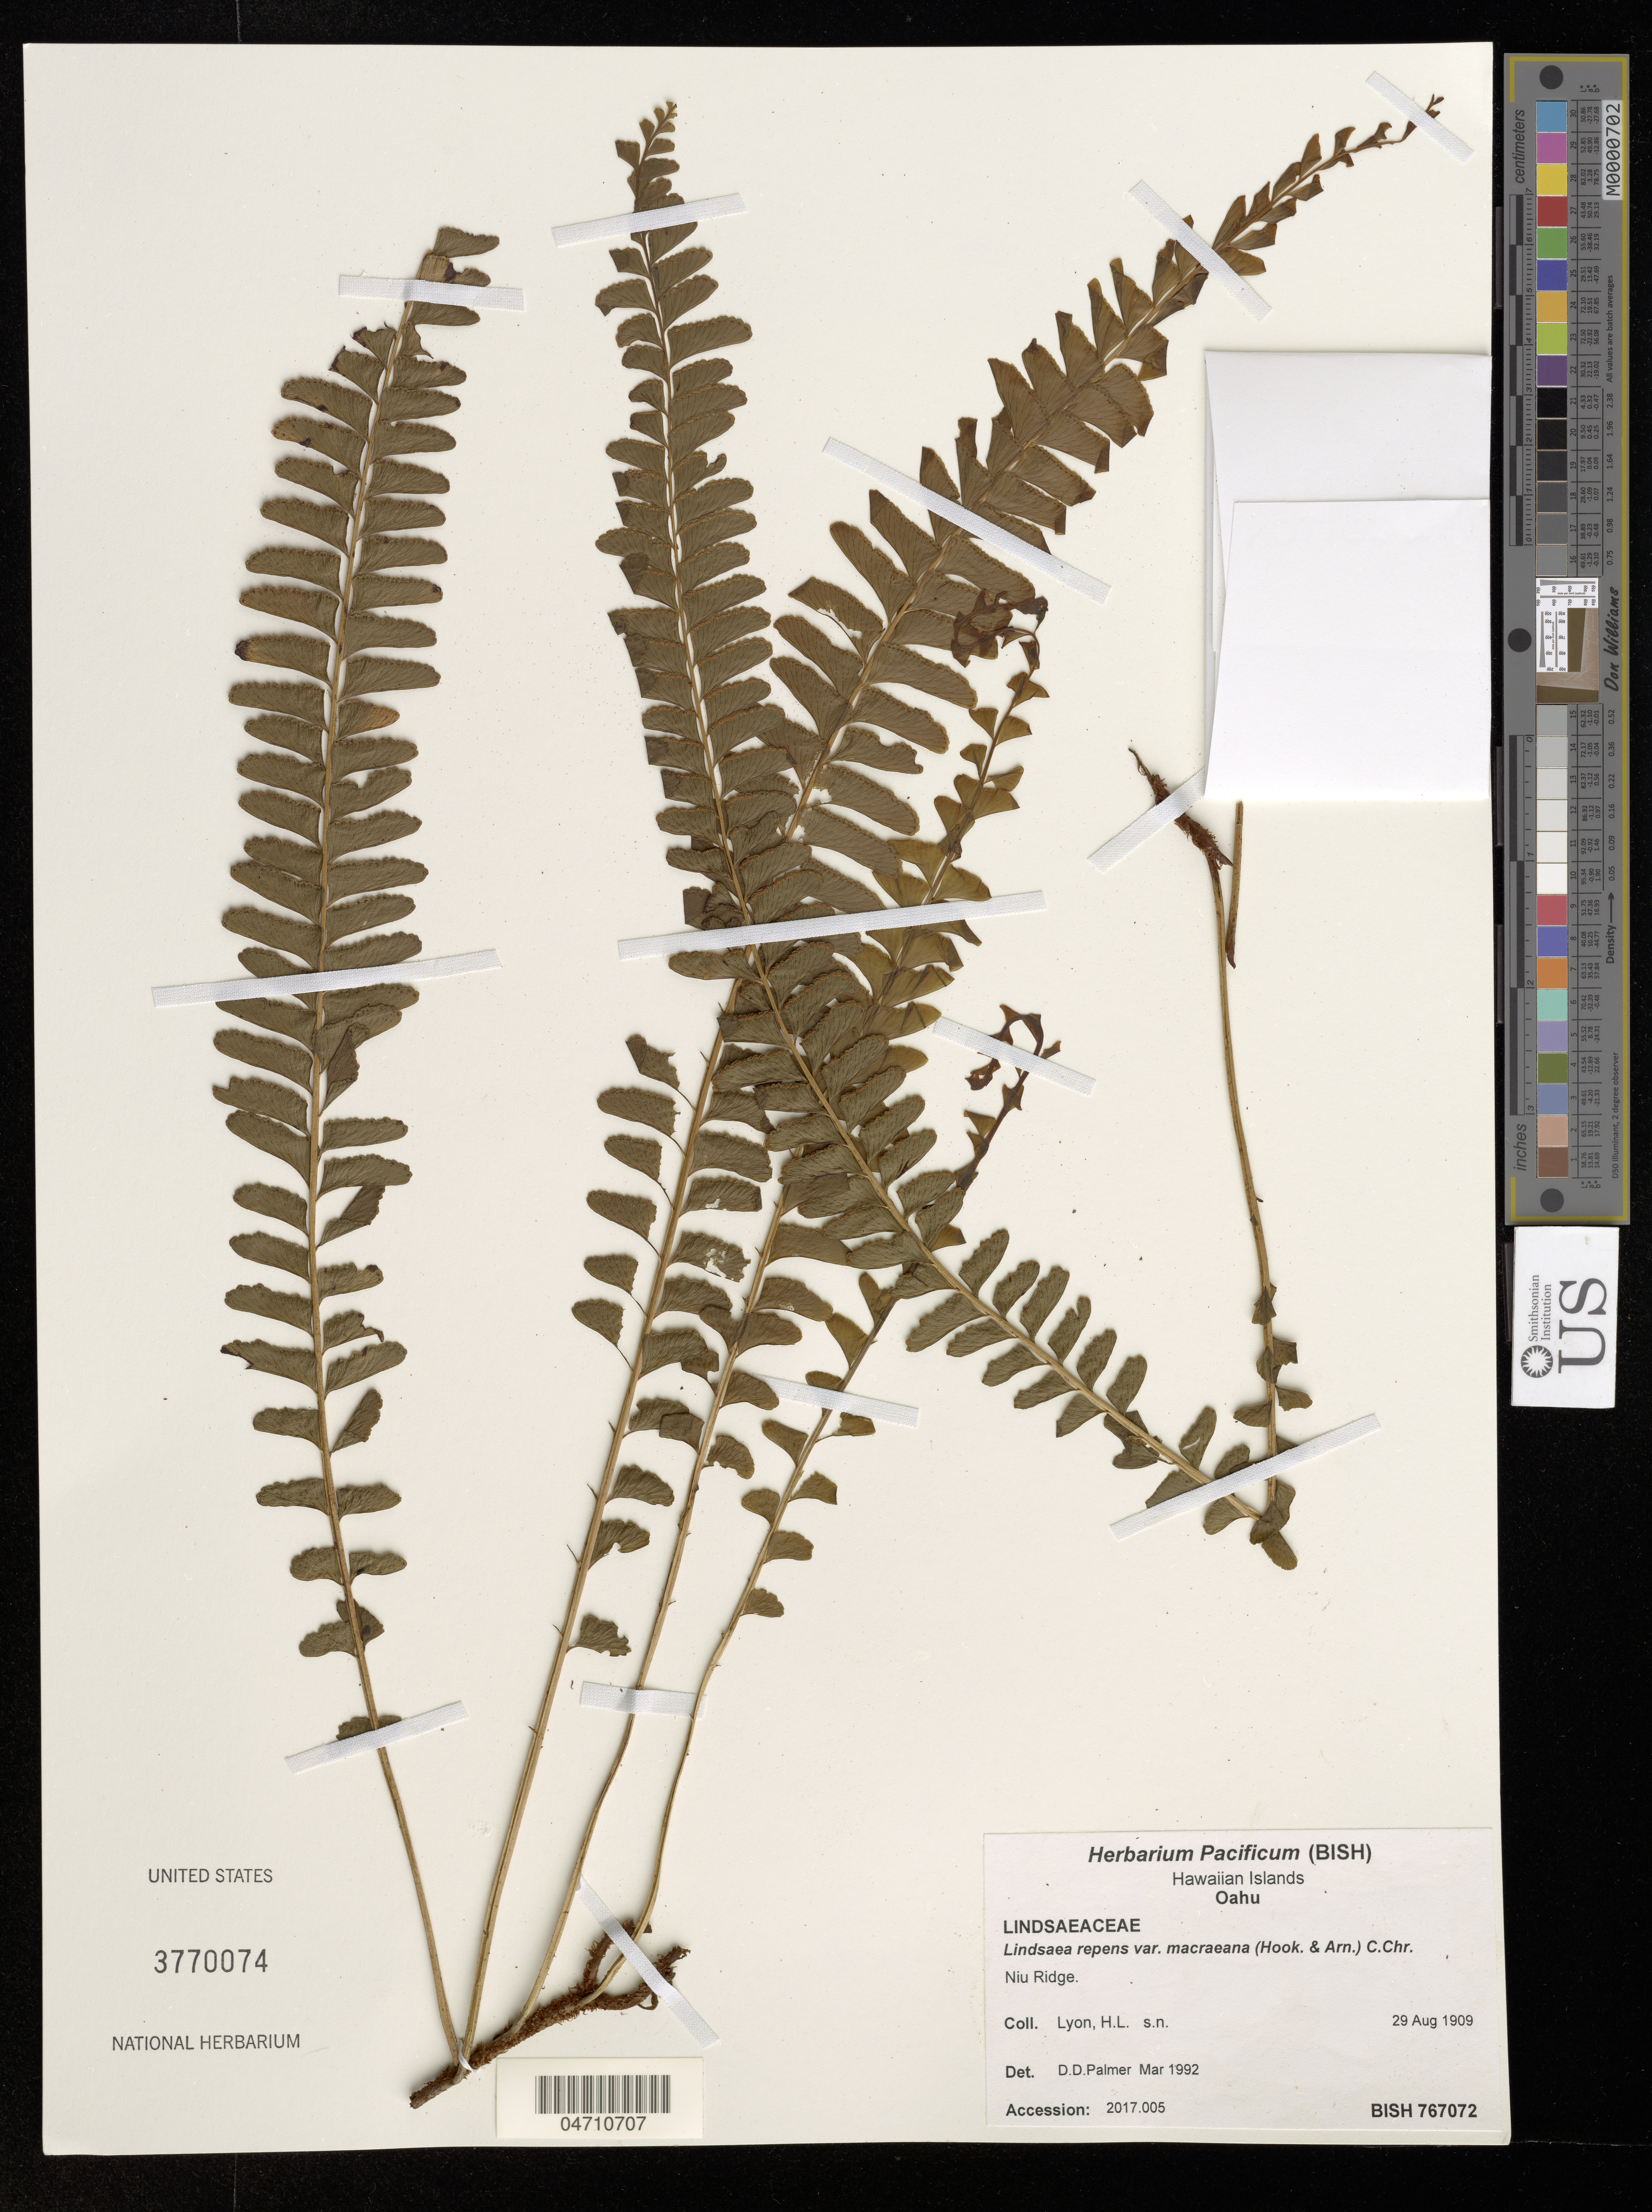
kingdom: Plantae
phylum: Tracheophyta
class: Polypodiopsida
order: Polypodiales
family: Lindsaeaceae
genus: Lindsaea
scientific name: Lindsaea repens var. macraeana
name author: (Hook. & Arn.) Mett. ex Kuhn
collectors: H. Lyon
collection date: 1909-08-29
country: United States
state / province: Hawaii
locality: Hawaiian Islands. Oahu. Niu Ridge.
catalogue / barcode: US 3770074